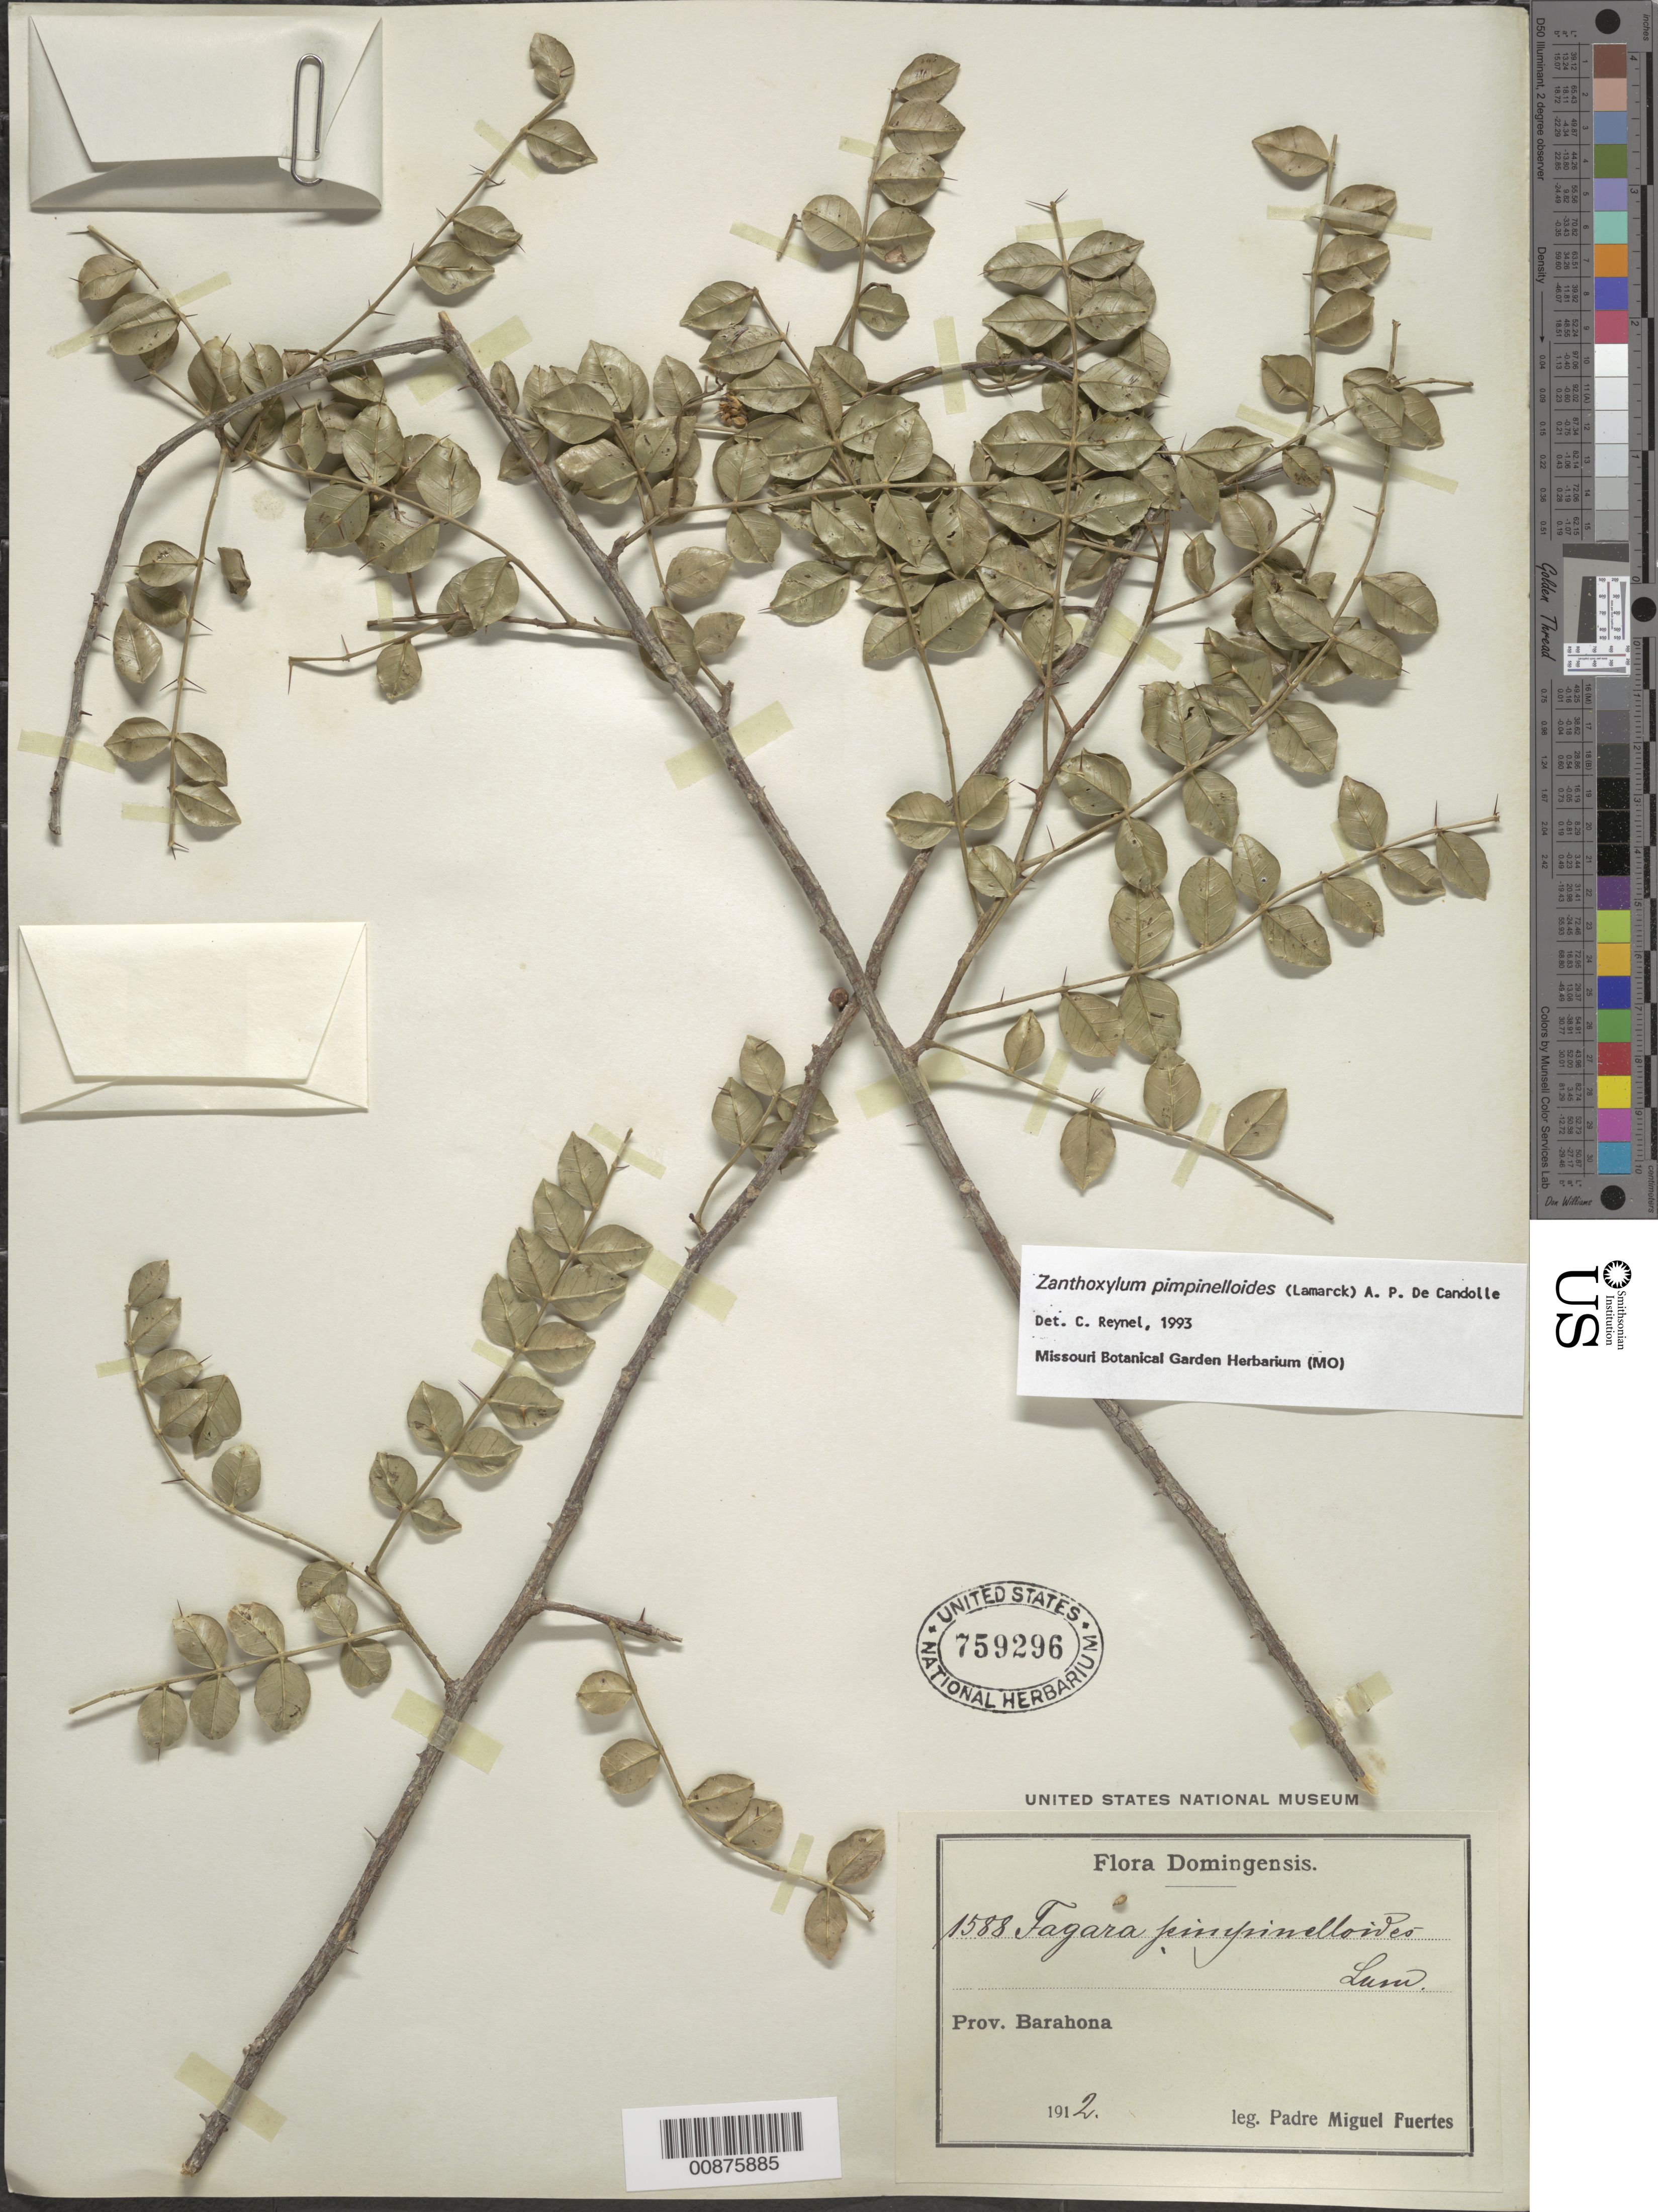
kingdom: Plantae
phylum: Tracheophyta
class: Magnoliopsida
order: Sapindales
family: Rutaceae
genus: Zanthoxylum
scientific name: Zanthoxylum pimpinelloides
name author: (Lam.) DC.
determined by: Reynel, Carlos A., (MO), Missouri Botanical Garden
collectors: M. D. Fuertes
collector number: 1588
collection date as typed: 1912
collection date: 1912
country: Dominican Republic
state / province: Barahona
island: Hispaniola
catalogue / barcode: US 759296